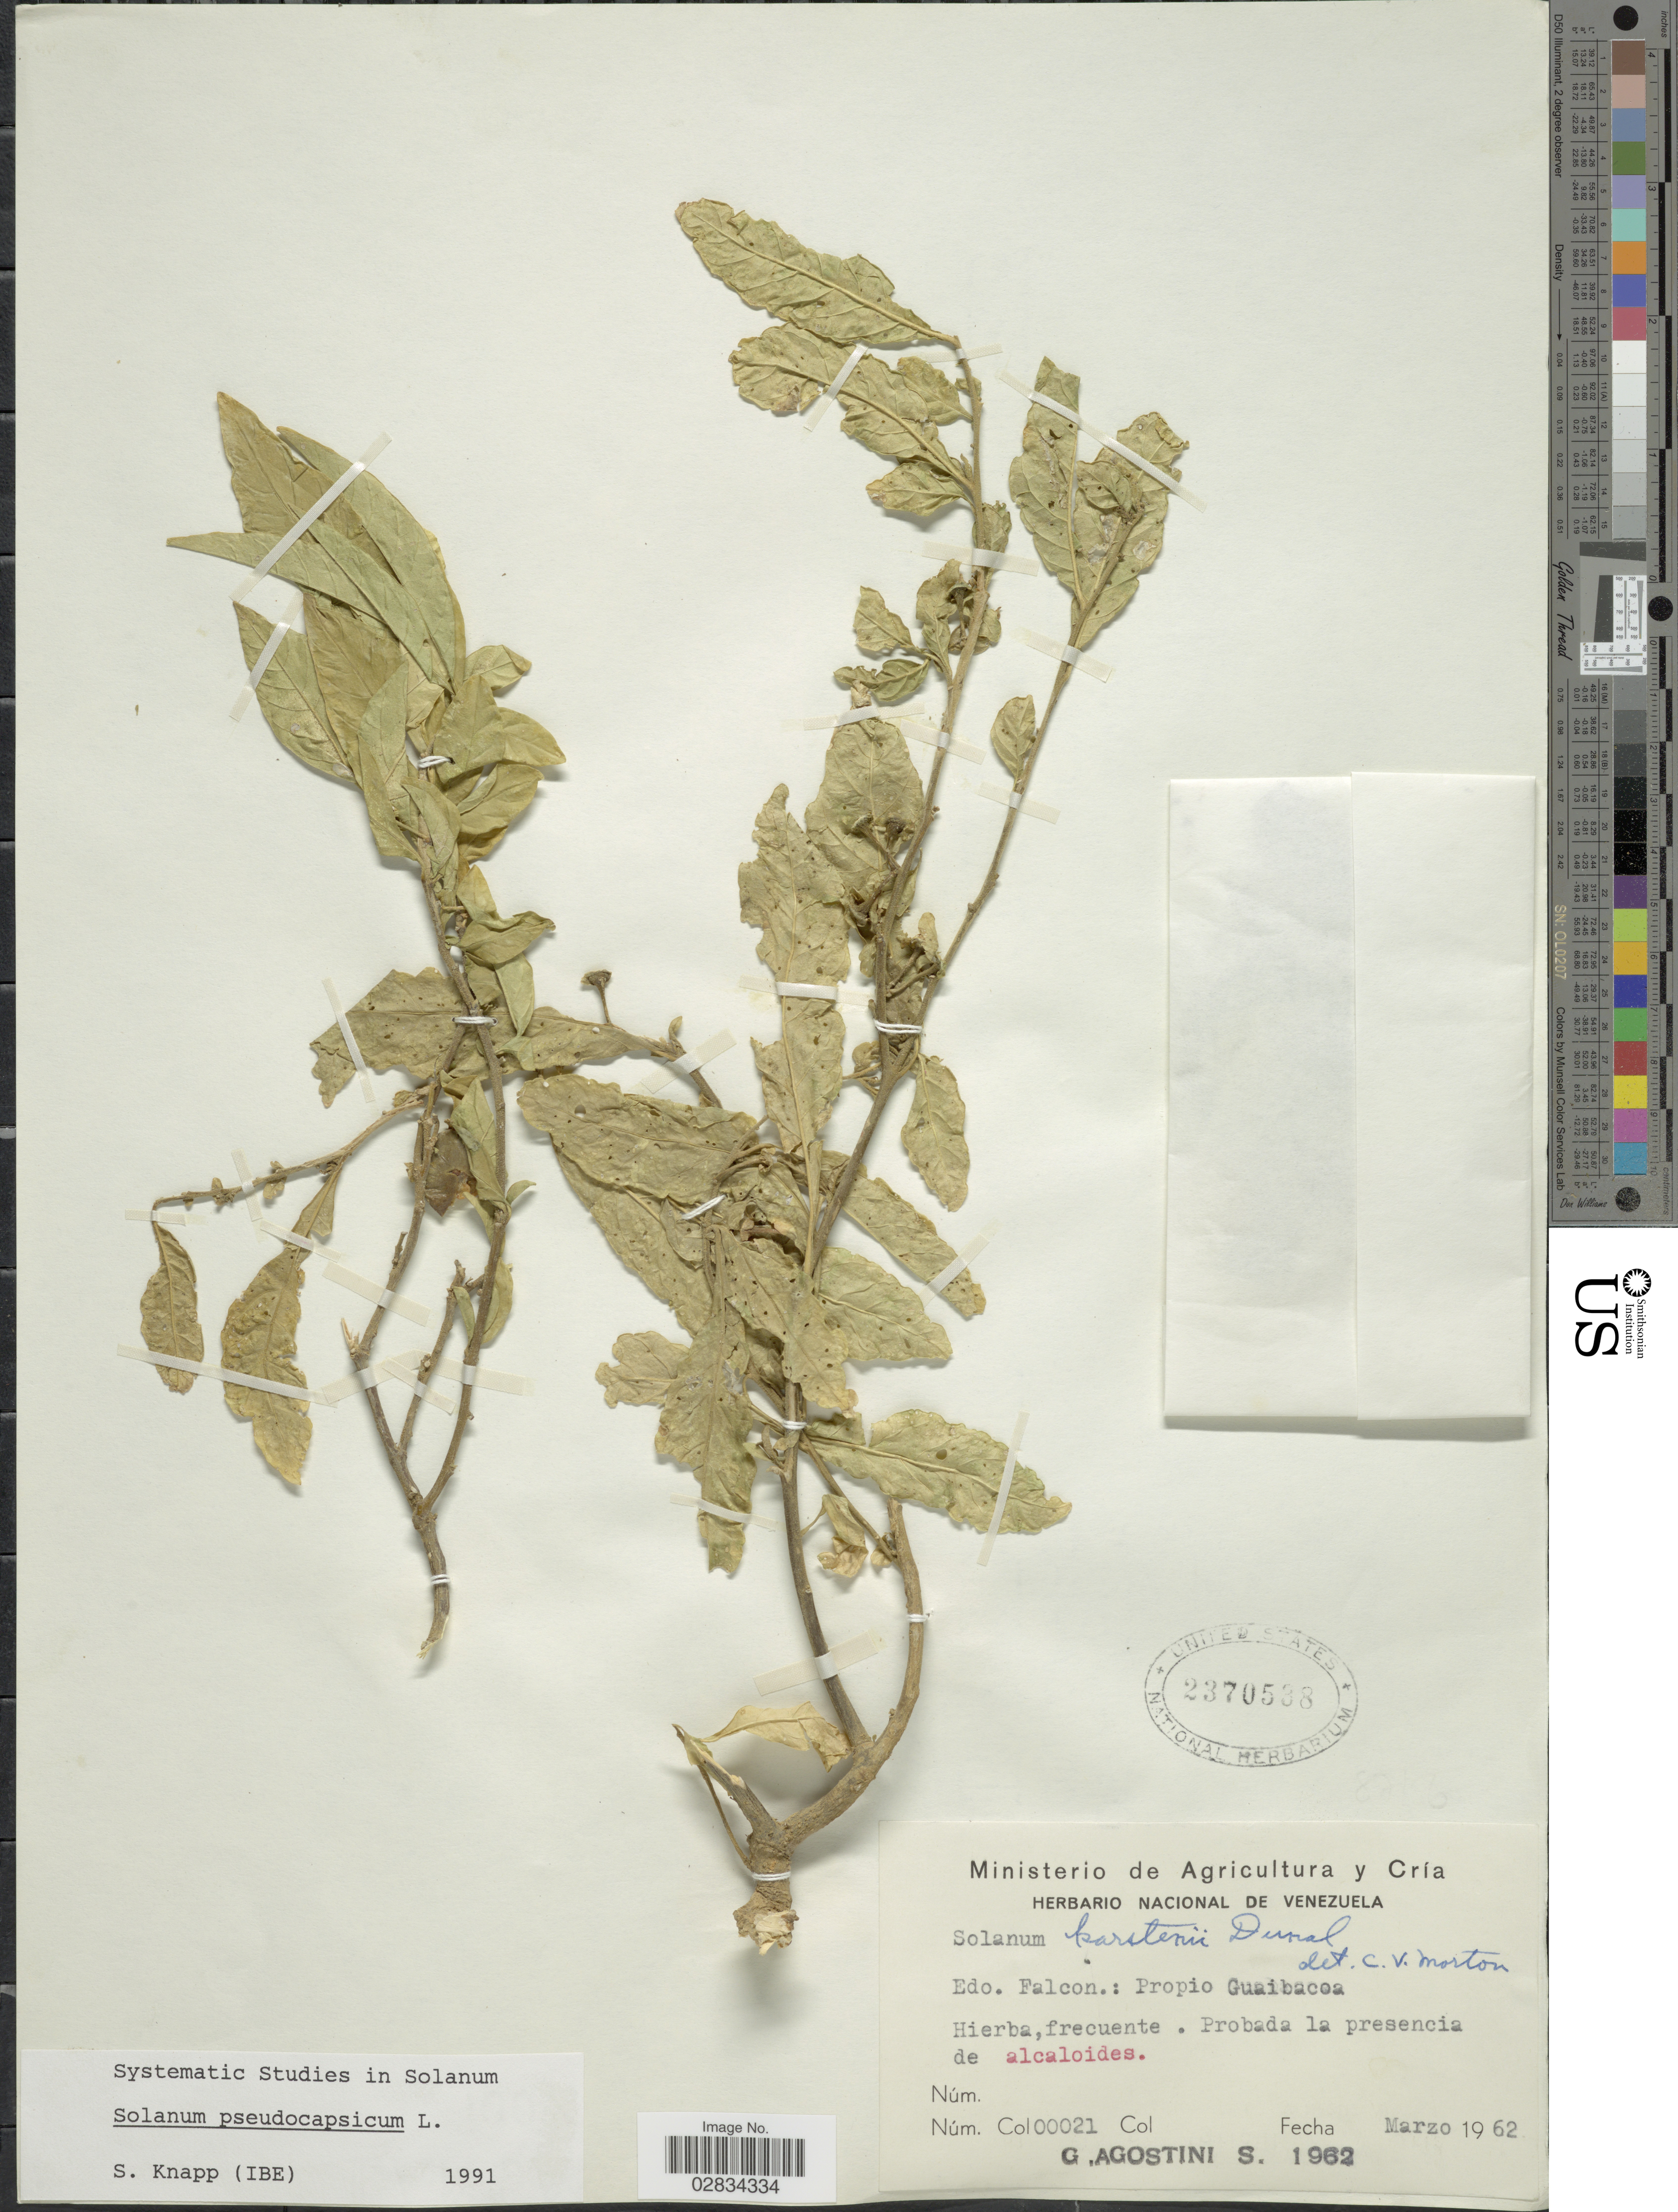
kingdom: Plantae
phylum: Tracheophyta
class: Magnoliopsida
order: Solanales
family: Solanaceae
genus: Solanum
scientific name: Solanum pseudocapsicum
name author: L.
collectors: G. Agostini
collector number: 00021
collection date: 1962-03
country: Venezuela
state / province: Falcón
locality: Edo. Falcon.: Propio Guaibacoa.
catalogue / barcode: US 2370538